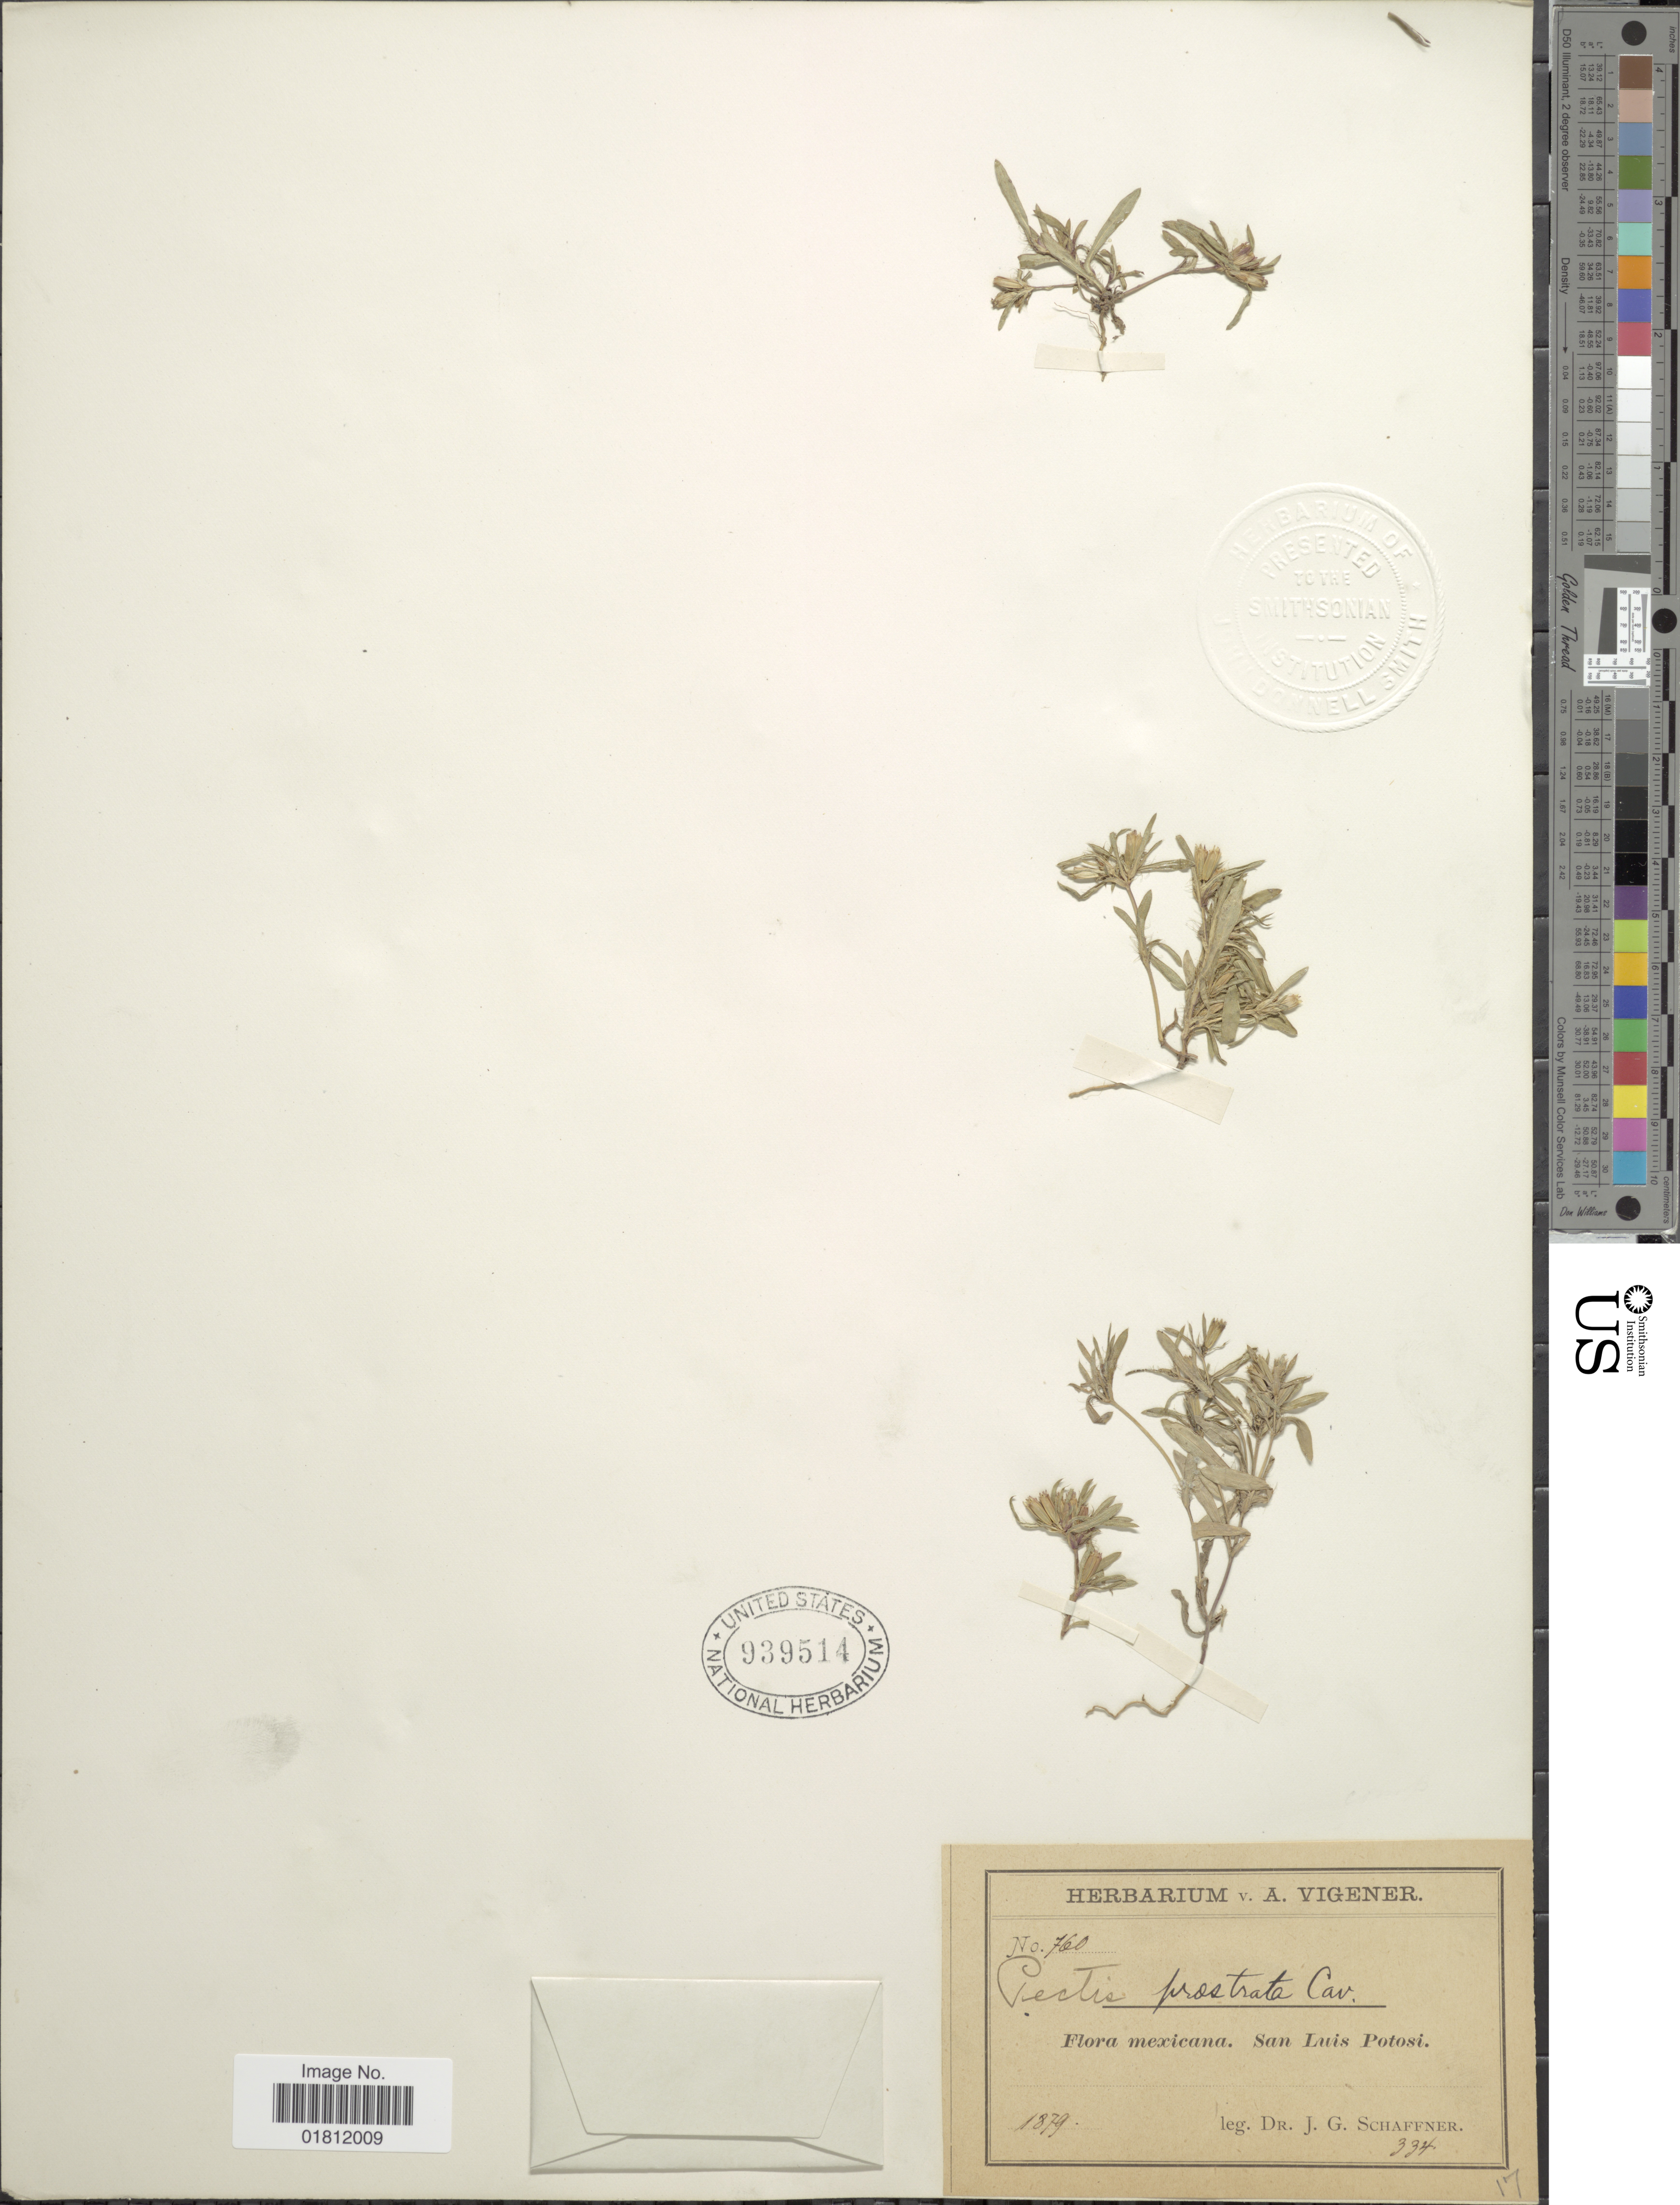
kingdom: Plantae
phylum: Tracheophyta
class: Magnoliopsida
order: Asterales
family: Asteraceae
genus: Pectis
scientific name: Pectis prostrata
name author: Cav.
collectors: J. G. Schaffner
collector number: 760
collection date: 1879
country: Mexico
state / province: San Luis Potosí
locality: San Luis Potosi.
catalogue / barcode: US 939514